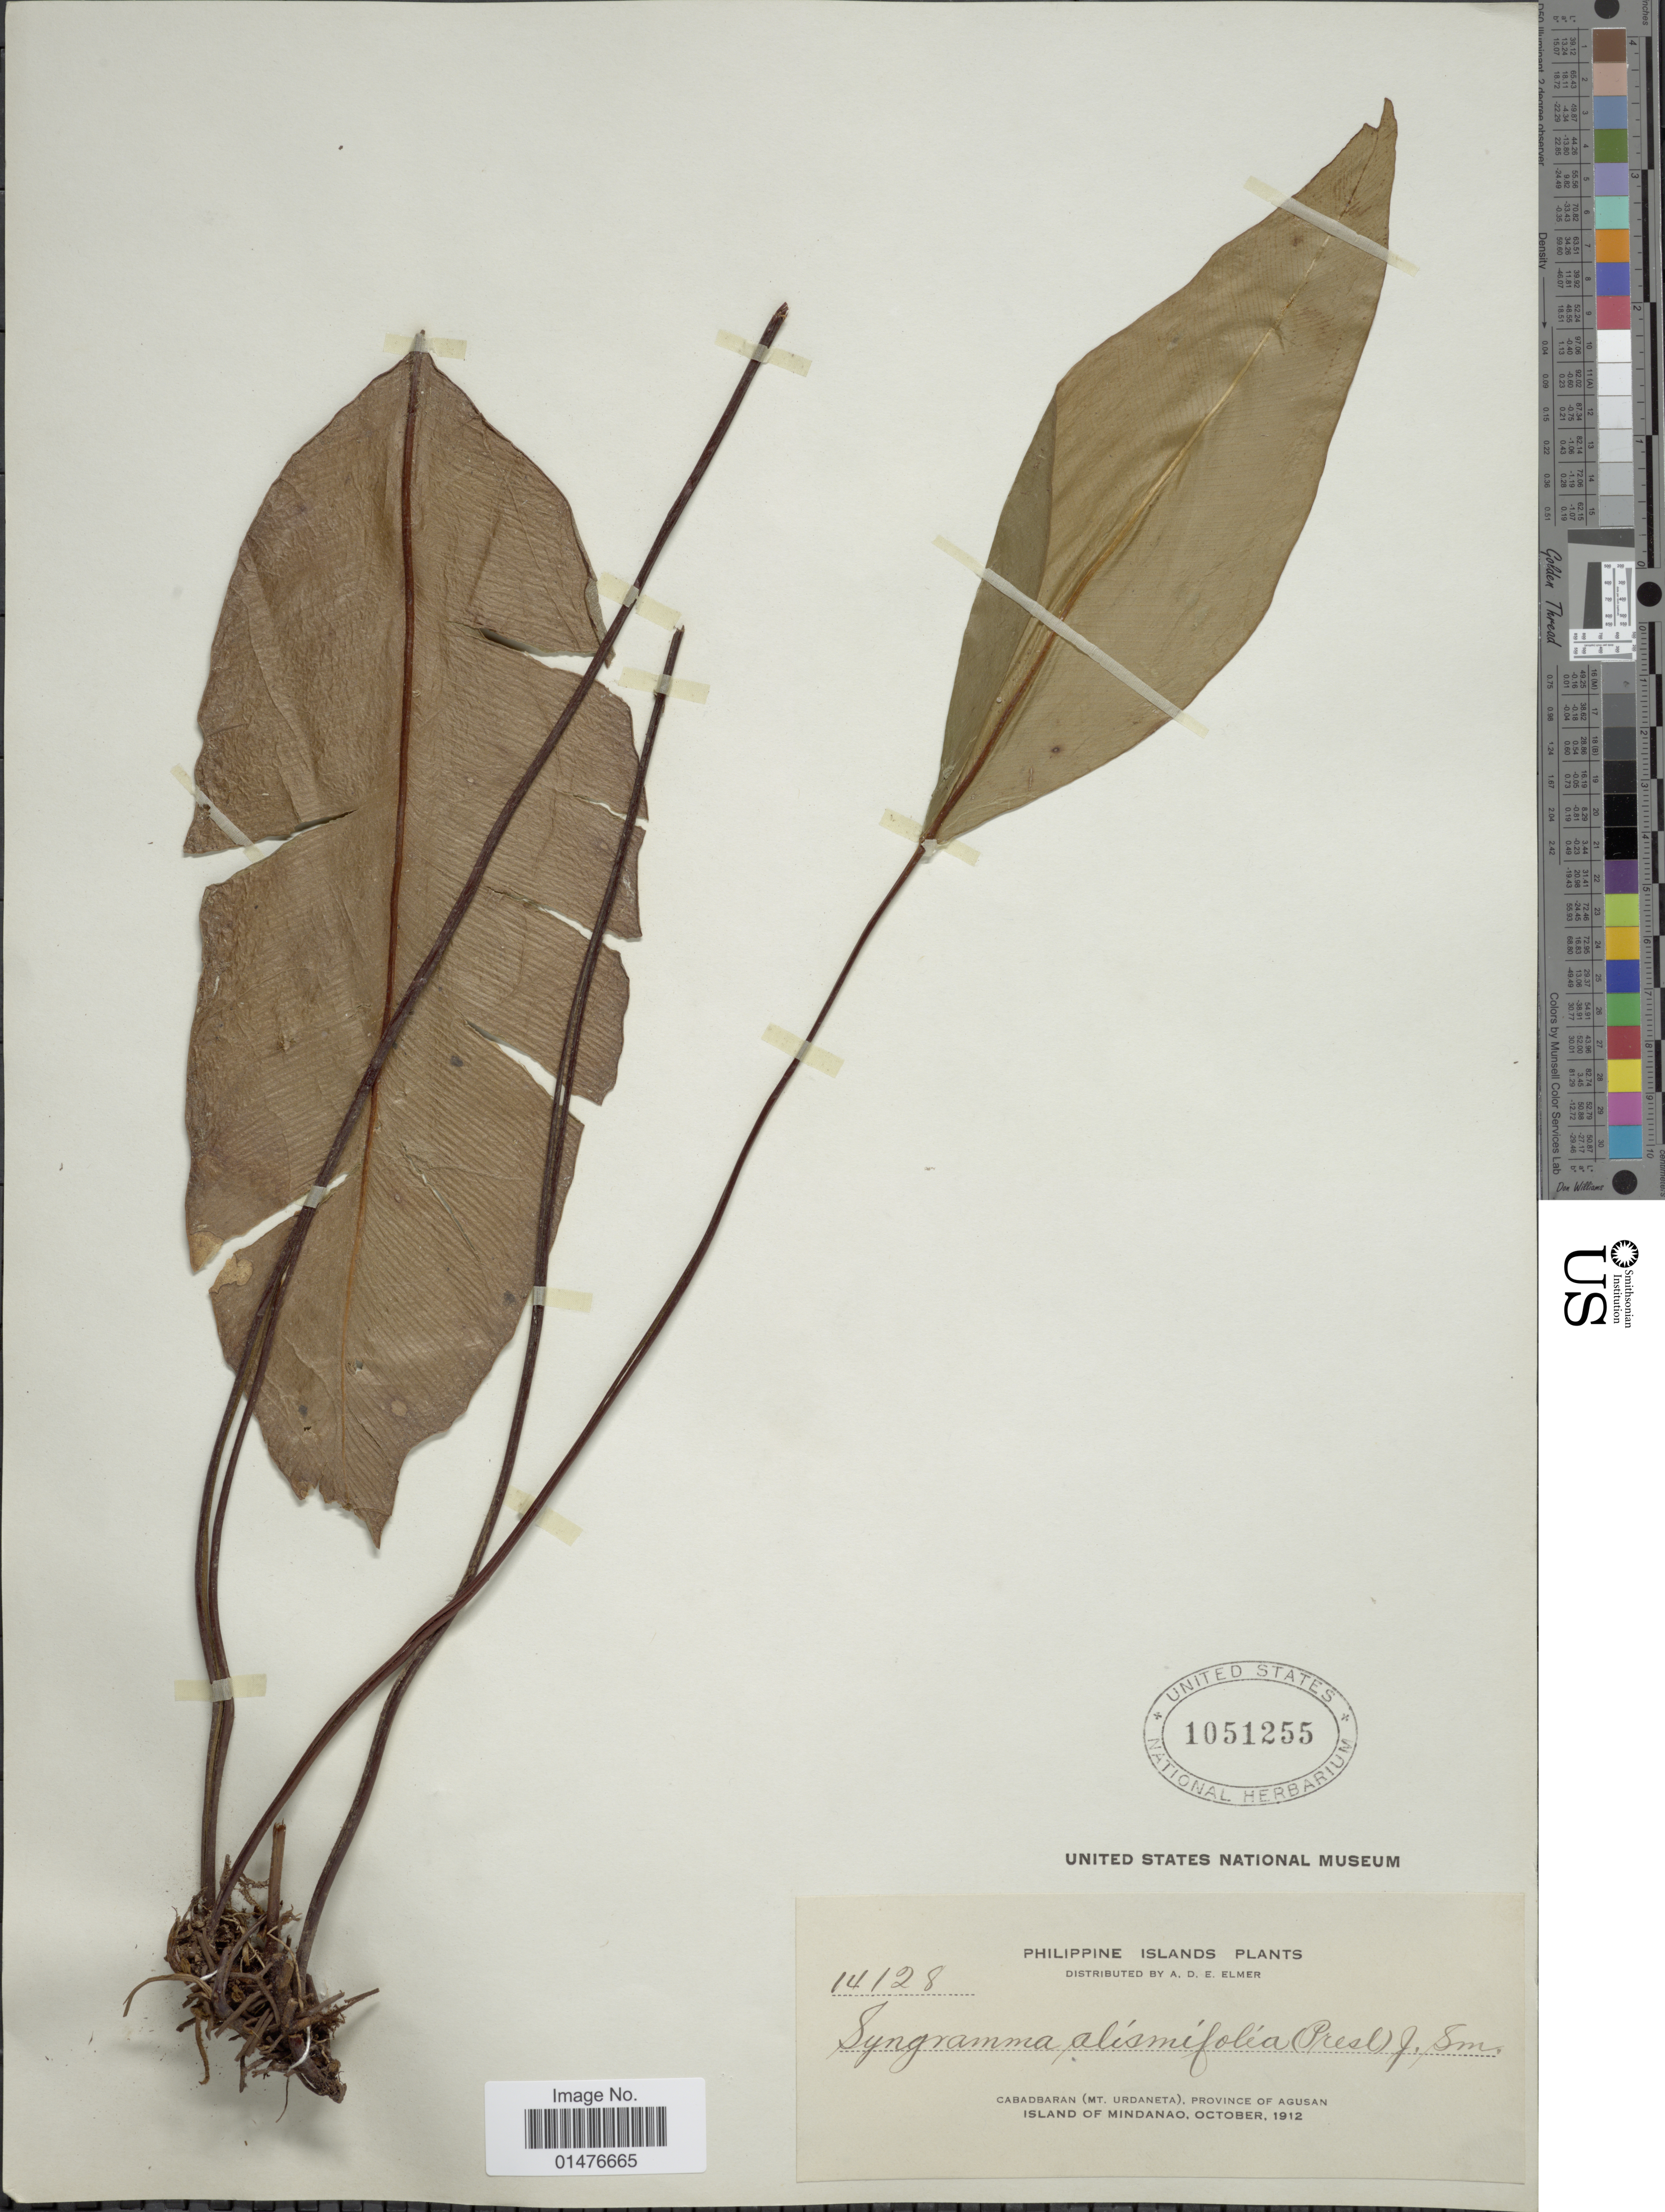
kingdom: Plantae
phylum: Tracheophyta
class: Polypodiopsida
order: Polypodiales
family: Pteridaceae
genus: Syngramma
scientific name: Syngramma alismifolia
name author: (C. Presl) J. Sm.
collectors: A. D. E. Elmer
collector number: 14128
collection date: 1912-10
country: Philippines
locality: Philippine islands, Cabadbaran (MT.Urdaneta), Province of Agusan, Island of Mindanao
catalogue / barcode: US 1051255